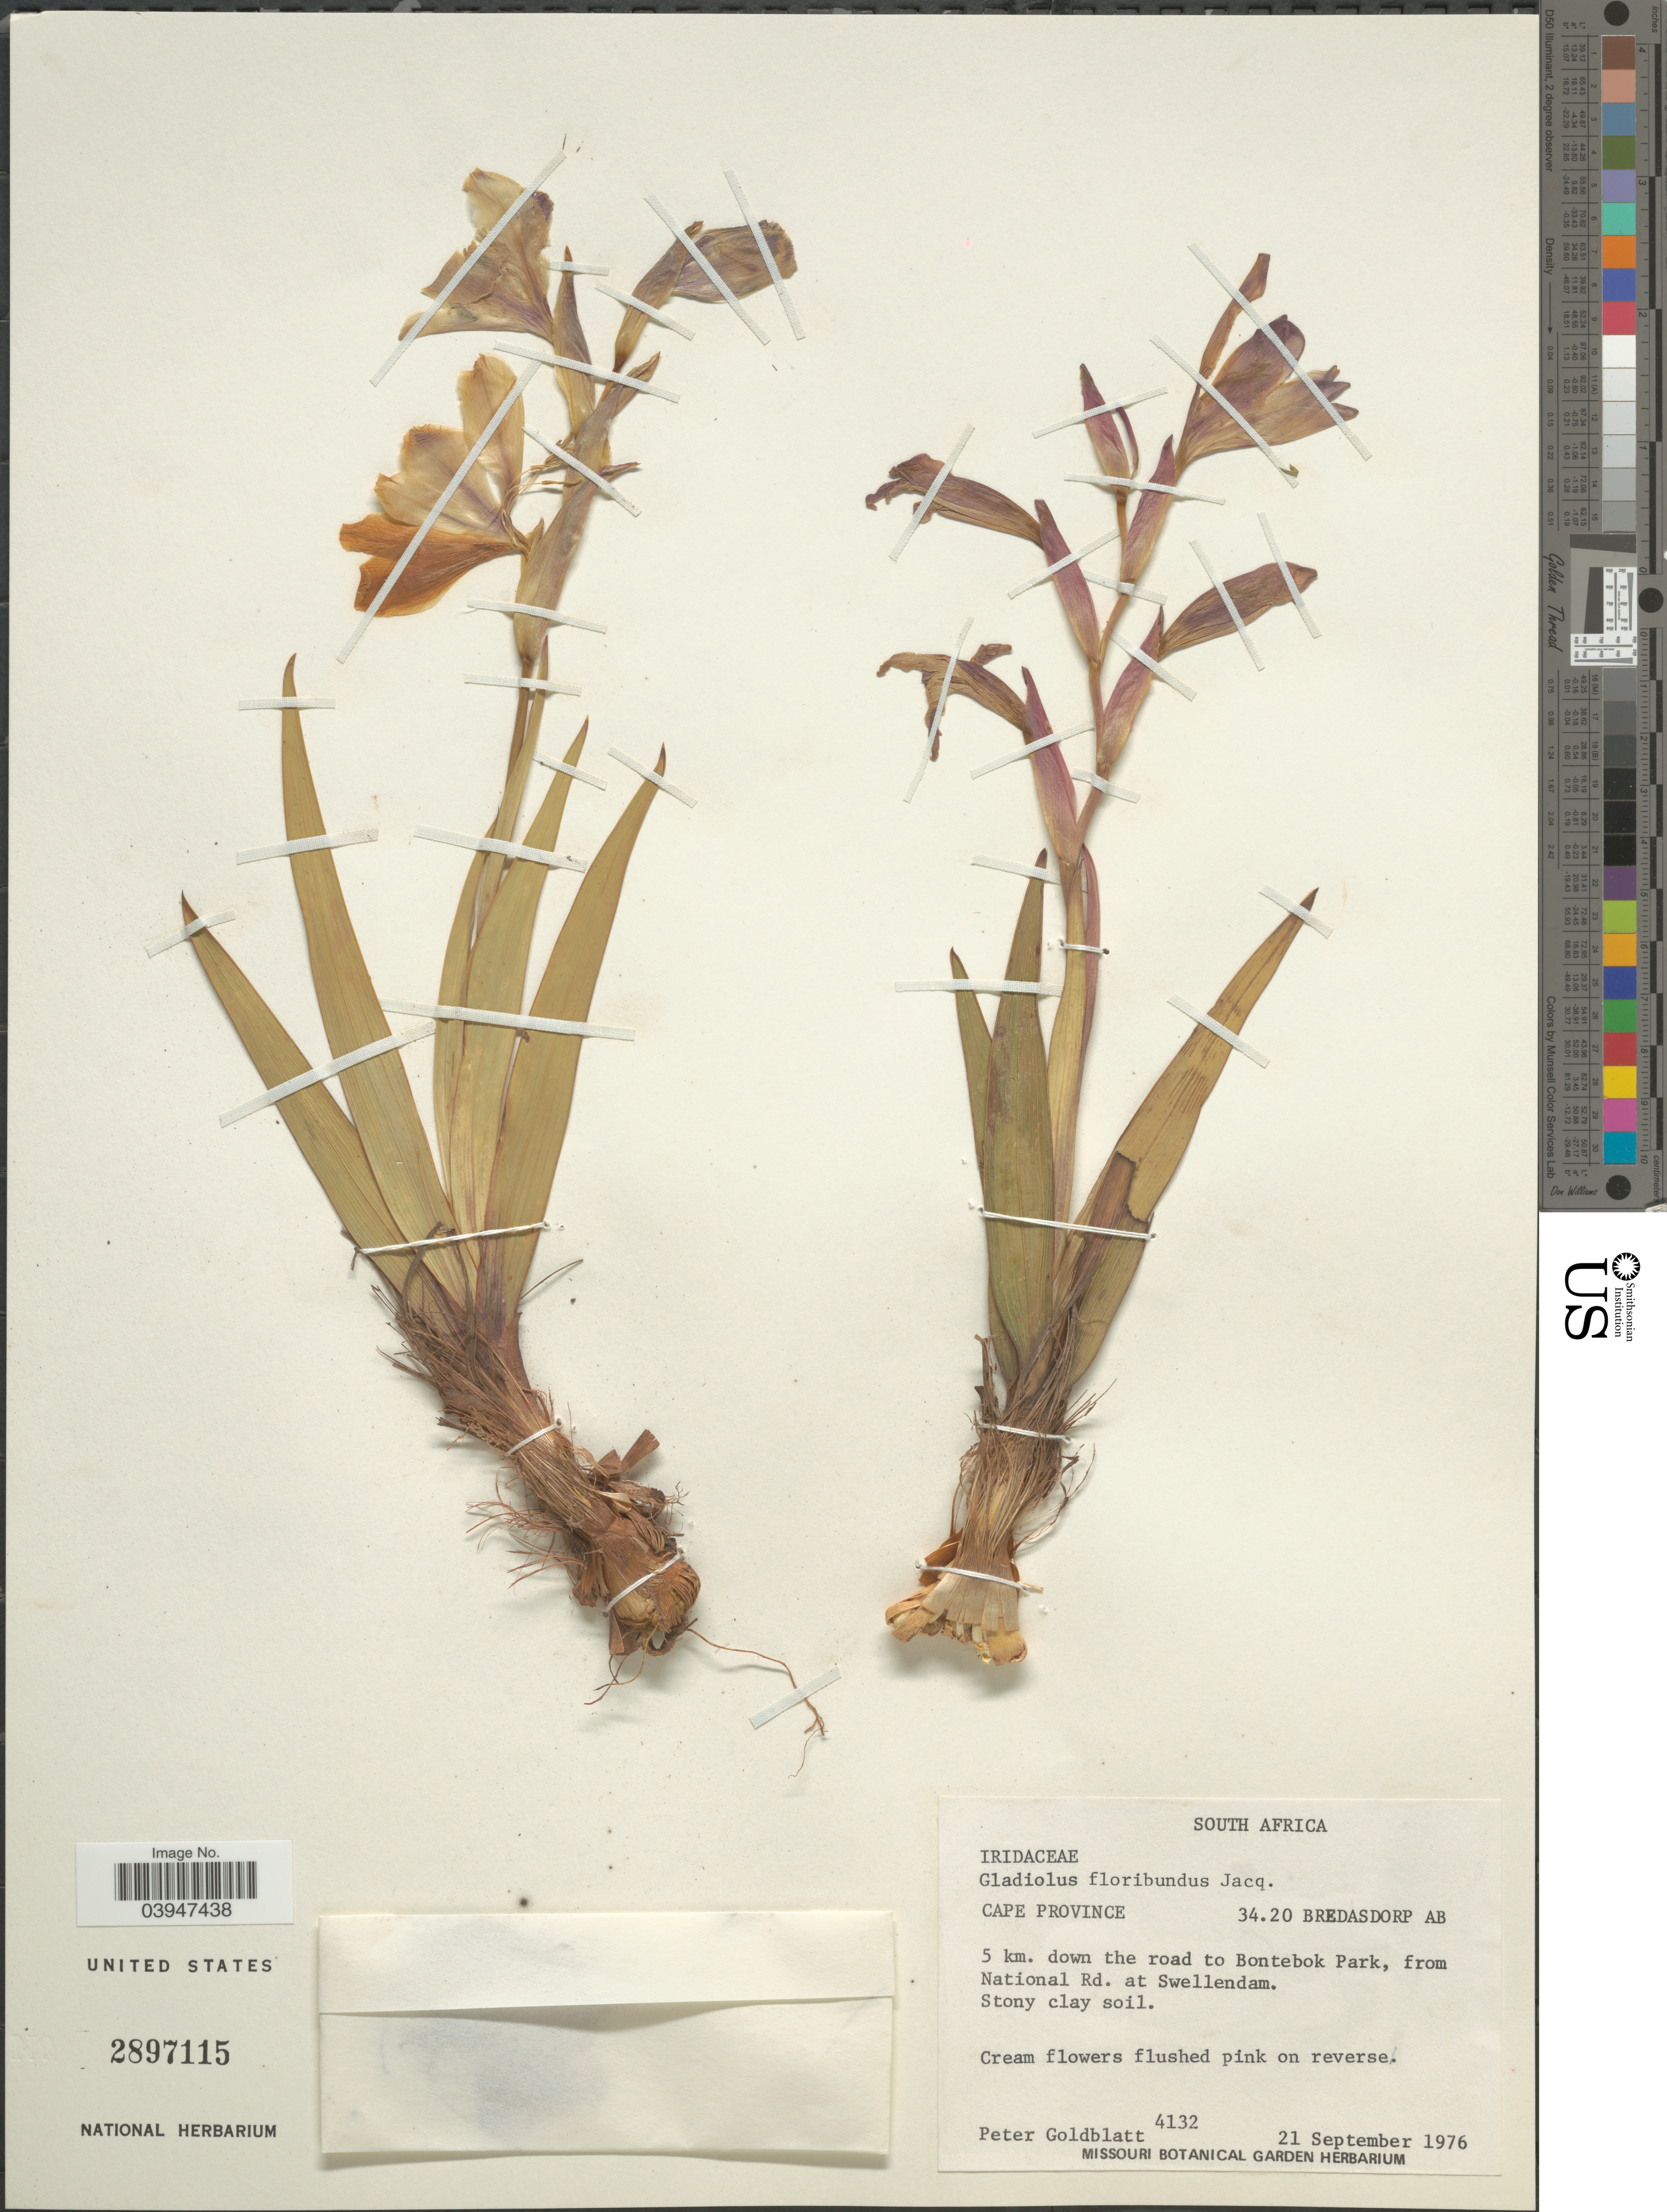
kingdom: Plantae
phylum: Tracheophyta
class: Liliopsida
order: Asparagales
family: Iridaceae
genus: Gladiolus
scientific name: Gladiolus floribundus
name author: Jacq.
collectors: P. Goldblatt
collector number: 4132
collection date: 1976-09-21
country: South Africa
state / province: Western Cape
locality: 34.20 Bredasdorp AB. 5 km. down the road to Bontebok Park, from National Rd. at Swellendam. Stony clay soil.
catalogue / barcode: US 2897115